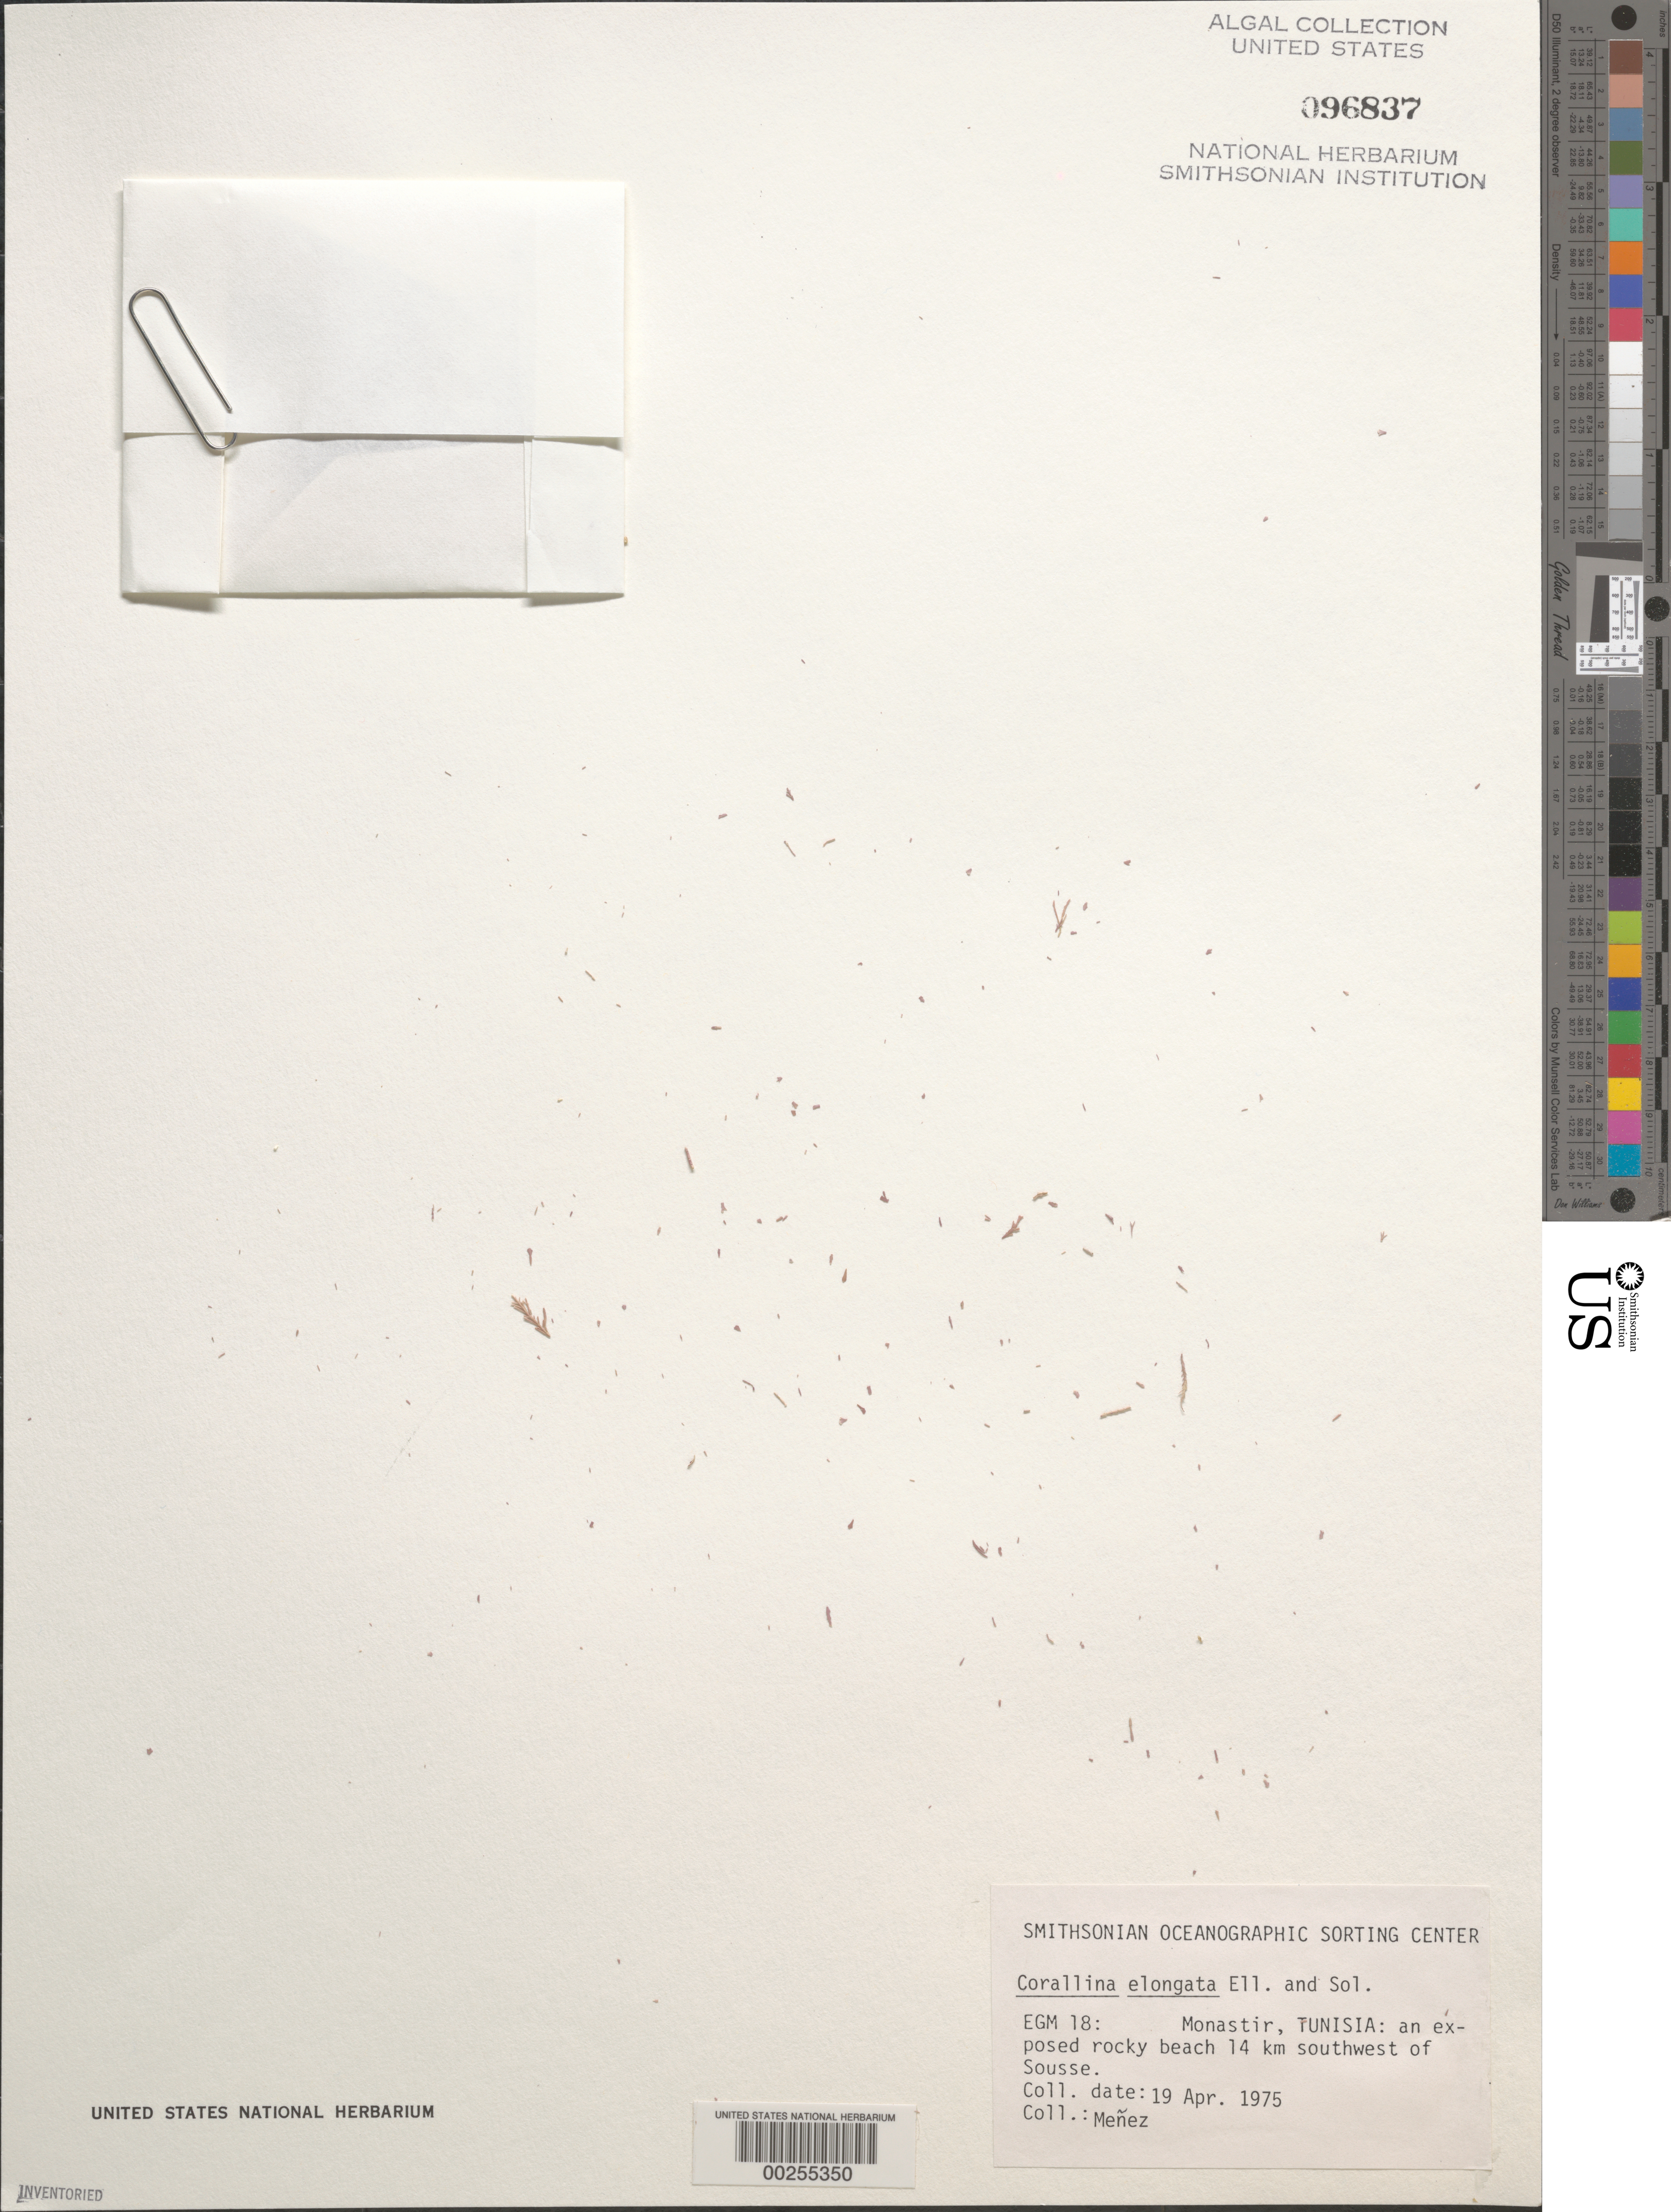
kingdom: Plantae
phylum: Rhodophyta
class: Florideophyceae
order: Corallinales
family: Corallinaceae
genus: Ellisolandia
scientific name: Ellisolandia elongata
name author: (Ellis & Solander) K.R.Hind & G.W. Saunders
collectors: Meñez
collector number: EGM 18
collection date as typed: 19 Apr 1975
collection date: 1975-04-19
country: Tunisia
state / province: Monastir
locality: Monastir, 14 km southwest of sousse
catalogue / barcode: US 96837